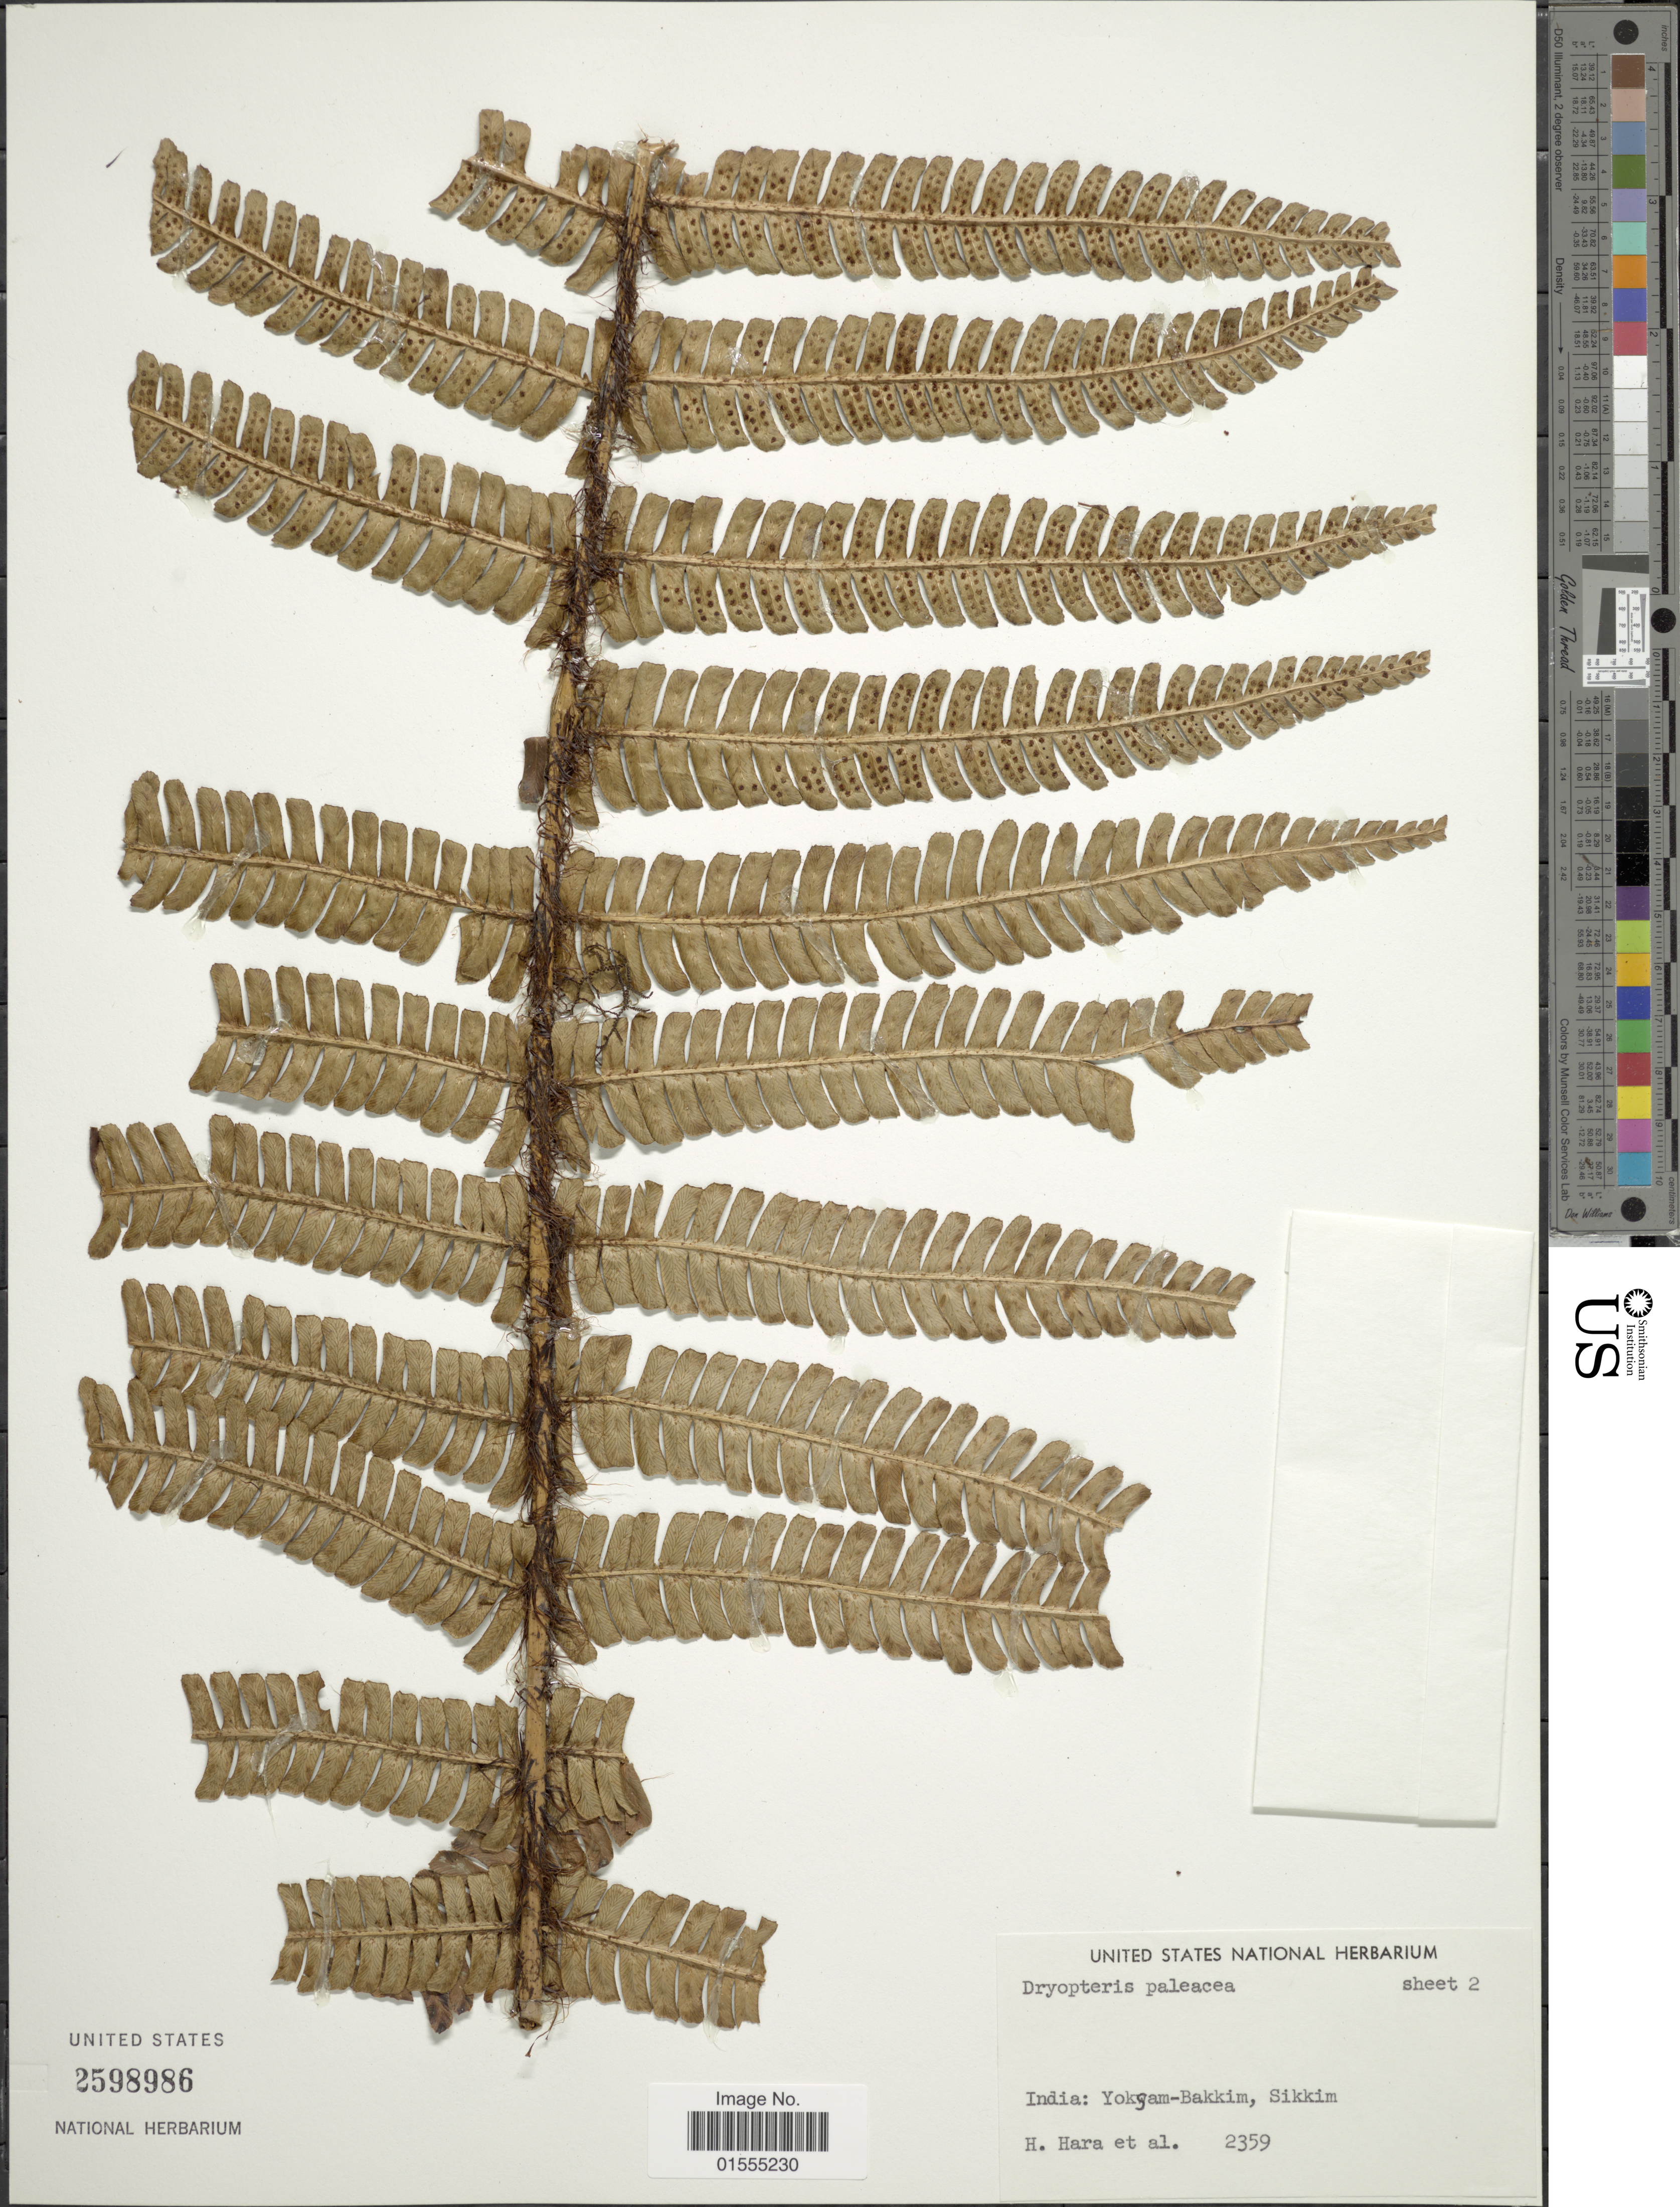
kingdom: Plantae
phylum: Tracheophyta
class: Polypodiopsida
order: Polypodiales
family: Dryopteridaceae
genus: Dryopteris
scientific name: Dryopteris wallichiana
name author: (Spreng.) Hyl.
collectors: H. Hara & et al.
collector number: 2359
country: India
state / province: Sikkim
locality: Yoksam-Bakkim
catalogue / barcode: US 2598986